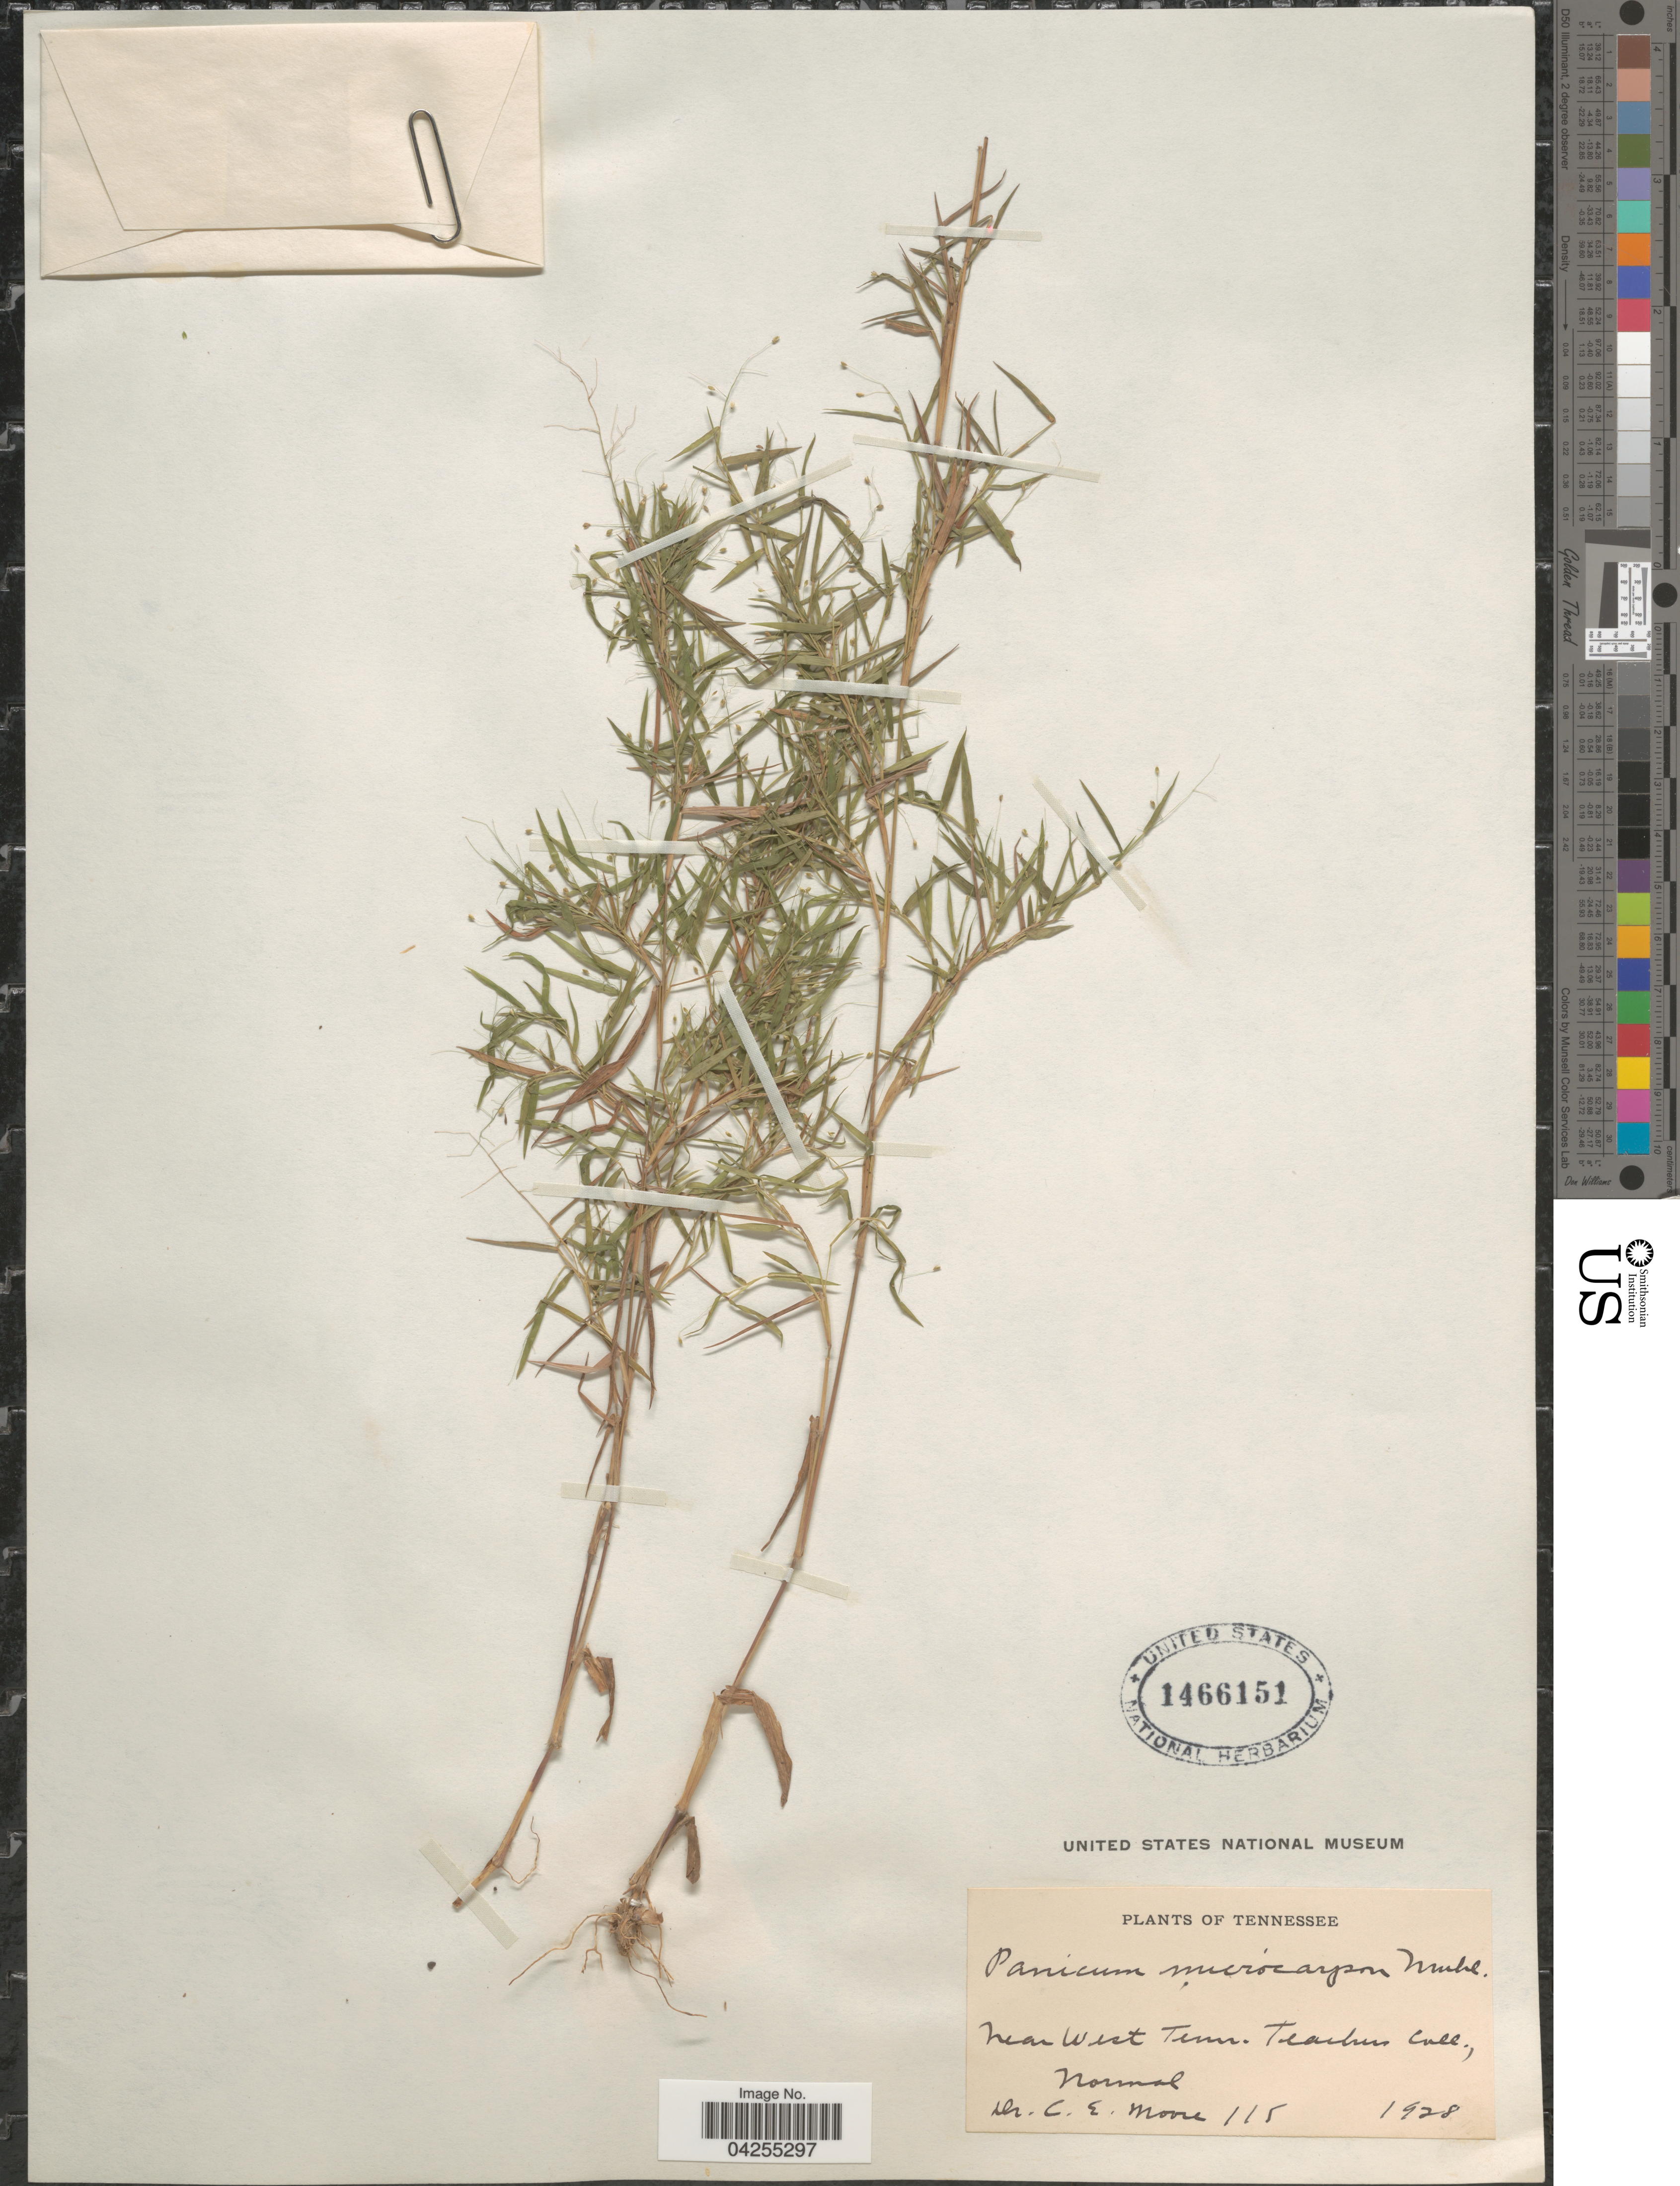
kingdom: Plantae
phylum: Tracheophyta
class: Liliopsida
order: Poales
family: Poaceae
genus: Dichanthelium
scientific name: Dichanthelium dichotomum var. dichotomum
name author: (L.) Gould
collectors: C. Moore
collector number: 115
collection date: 1928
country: United States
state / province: Tennessee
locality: Near West Tenn. Teachers Coll., Normal.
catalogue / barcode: US 1466151